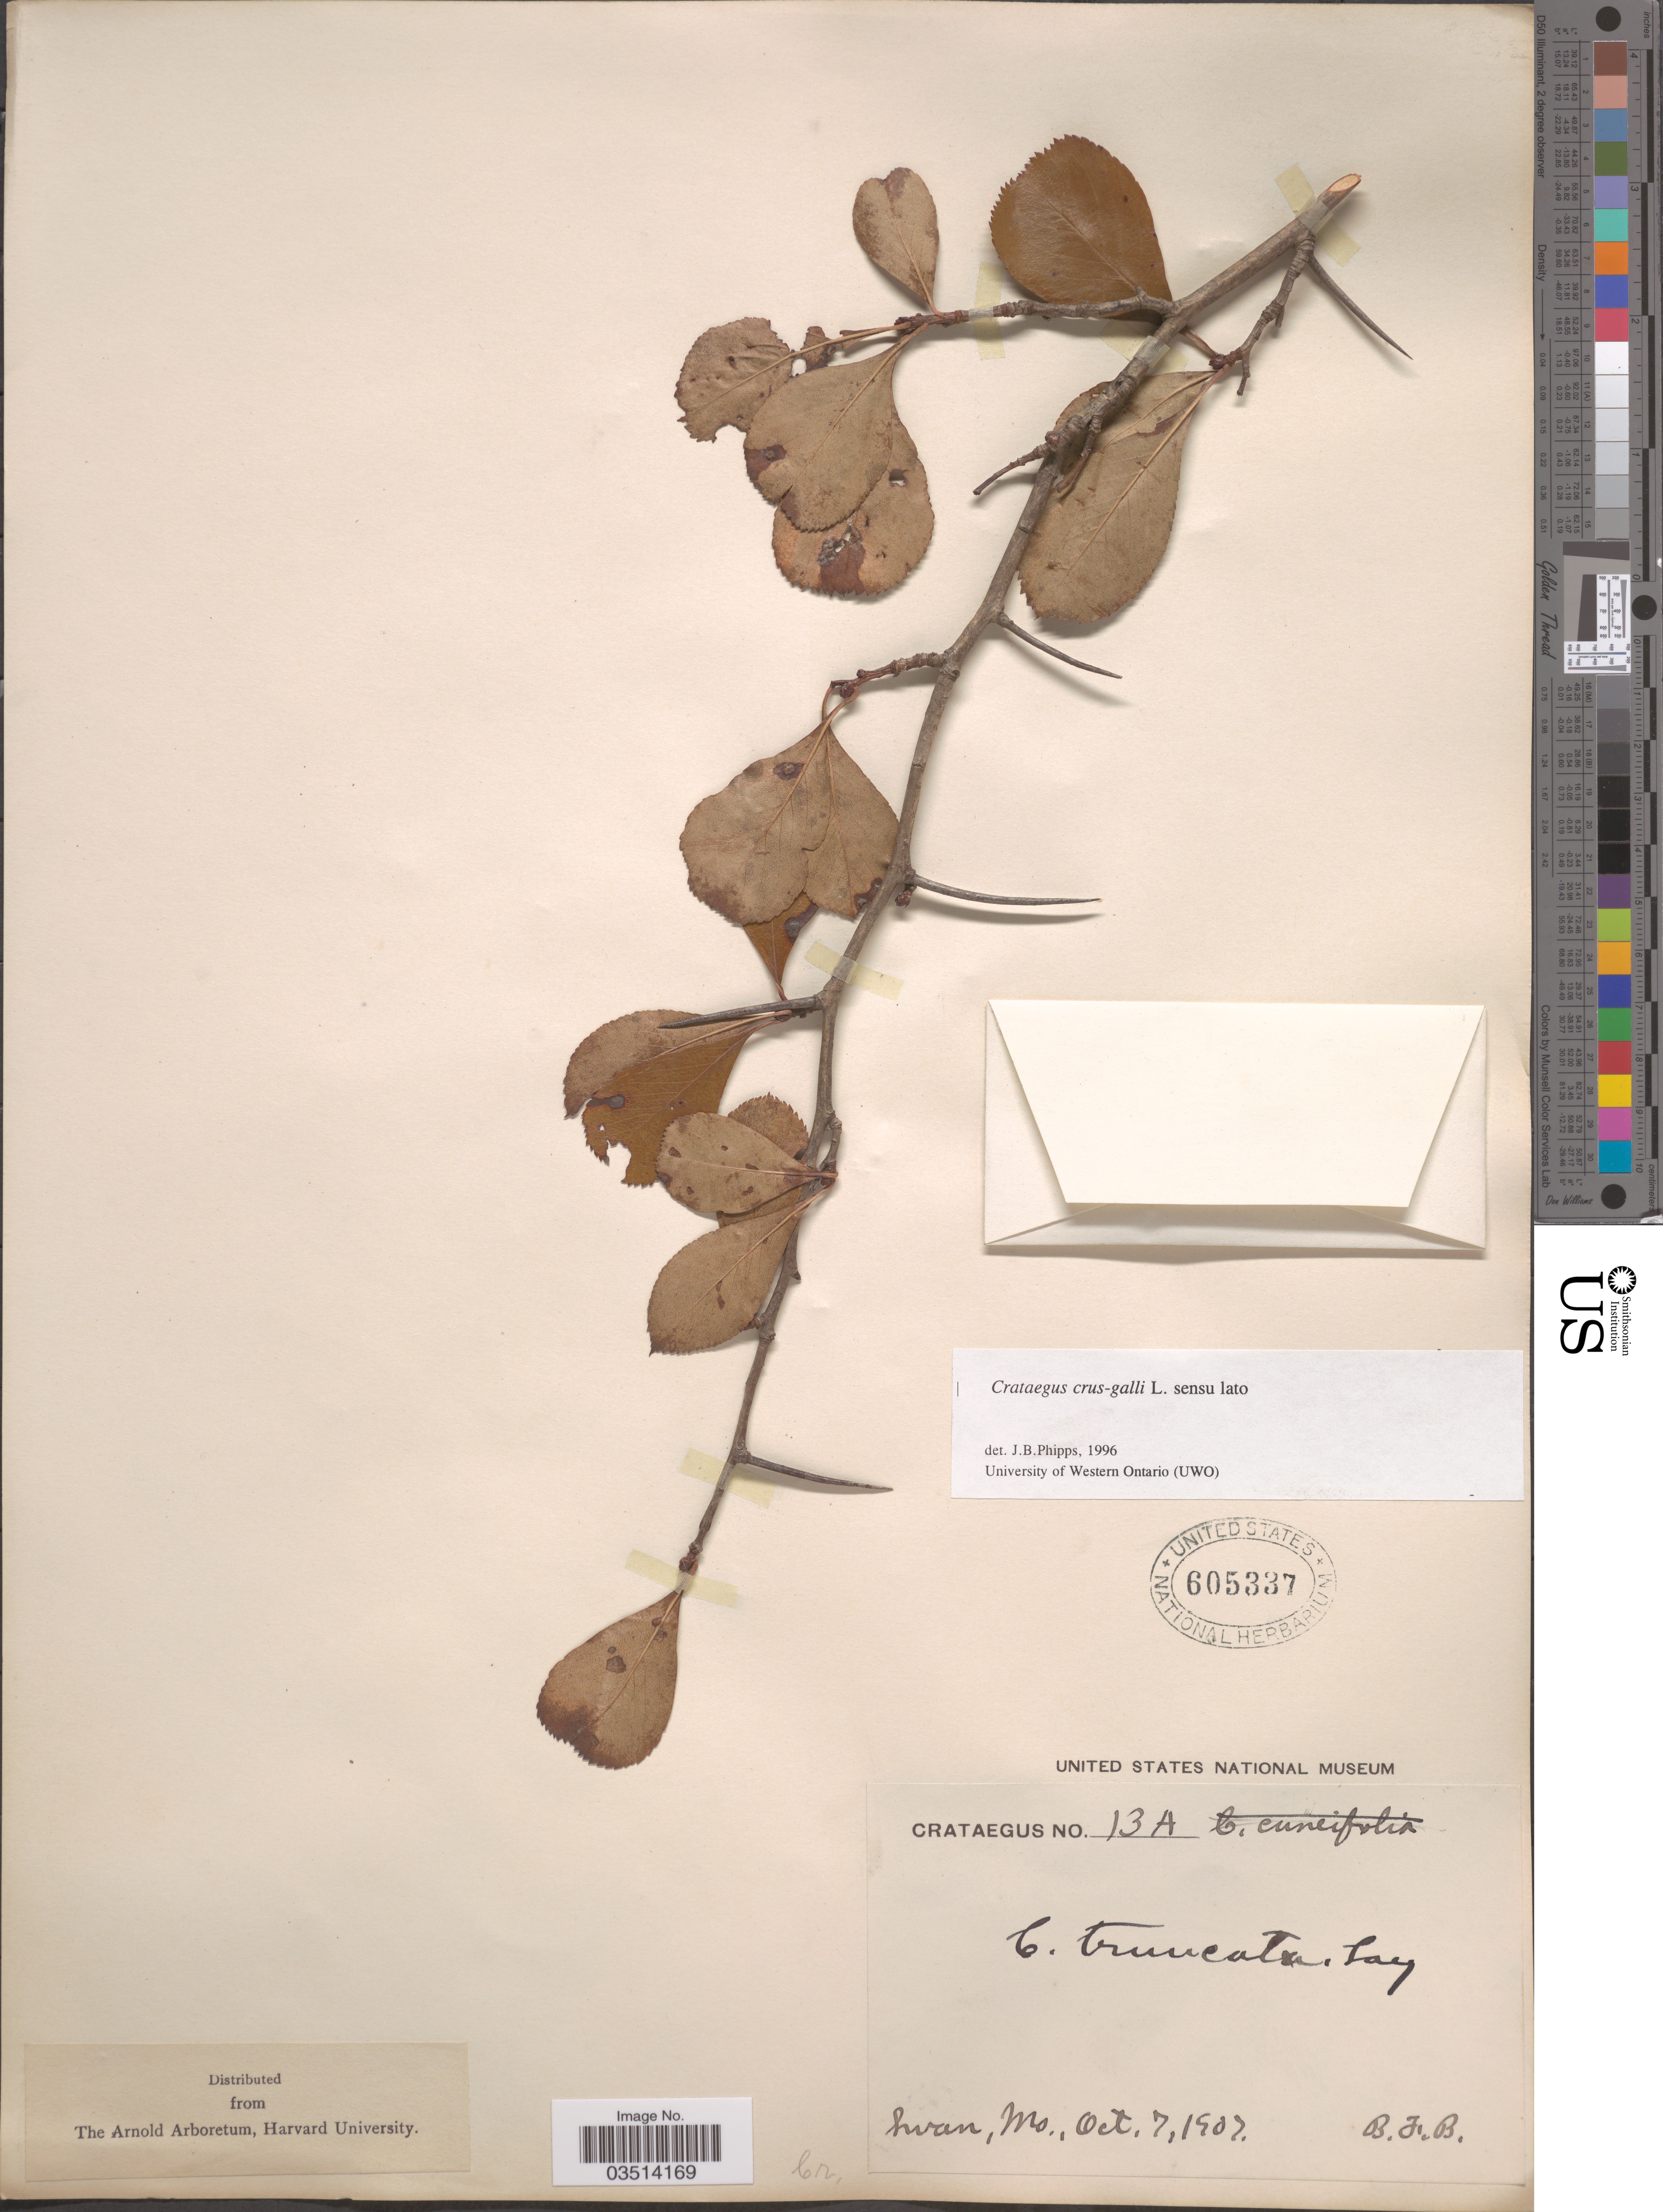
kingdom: Plantae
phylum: Tracheophyta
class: Magnoliopsida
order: Rosales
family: Rosaceae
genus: Crataegus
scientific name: Crataegus crus-galli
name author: L.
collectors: B. F. B.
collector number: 13A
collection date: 1907-10-07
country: United States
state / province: Missouri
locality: Swan.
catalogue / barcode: US 605337